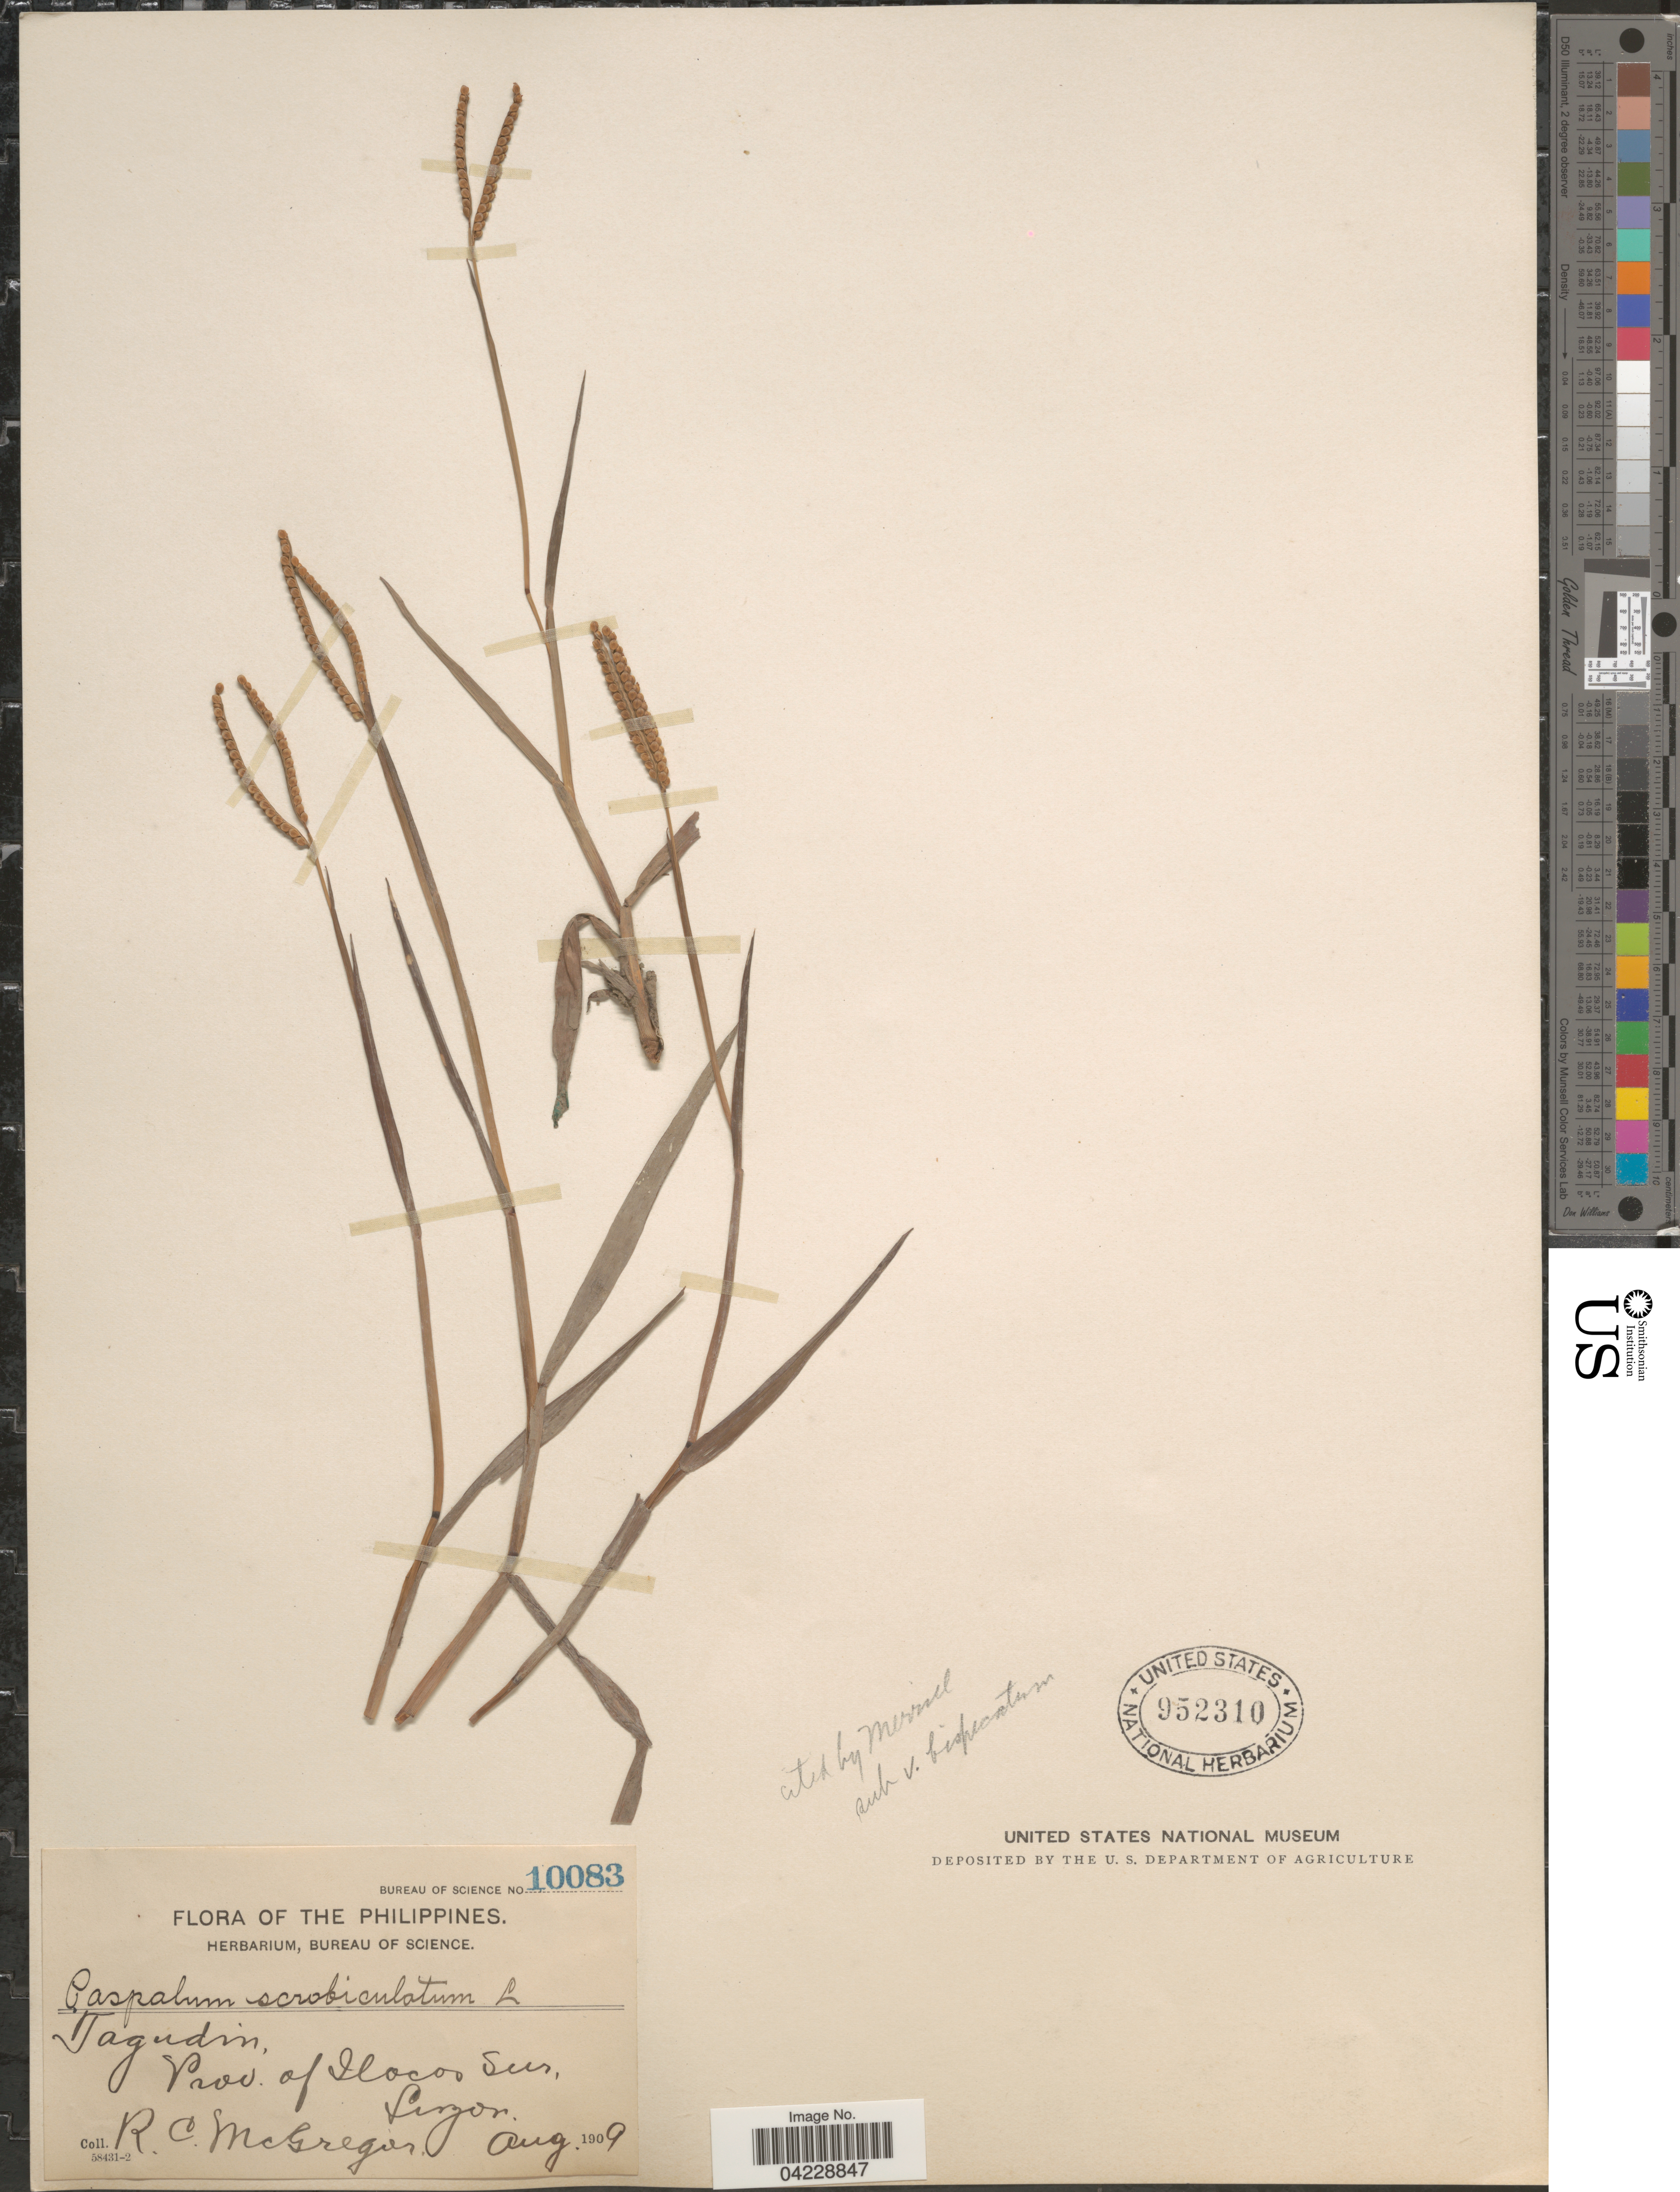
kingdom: Plantae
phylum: Tracheophyta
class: Liliopsida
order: Poales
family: Poaceae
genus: Paspalum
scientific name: Paspalum scrobiculatum var. bispicatum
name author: Hack. ex Merr.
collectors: R. C. McGregor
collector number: Bureau of Science 10083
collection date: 1909-08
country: Philippines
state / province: Ilocos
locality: Tagudin, Prov. of Ilocos Sur, Luzon.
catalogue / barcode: US 952310